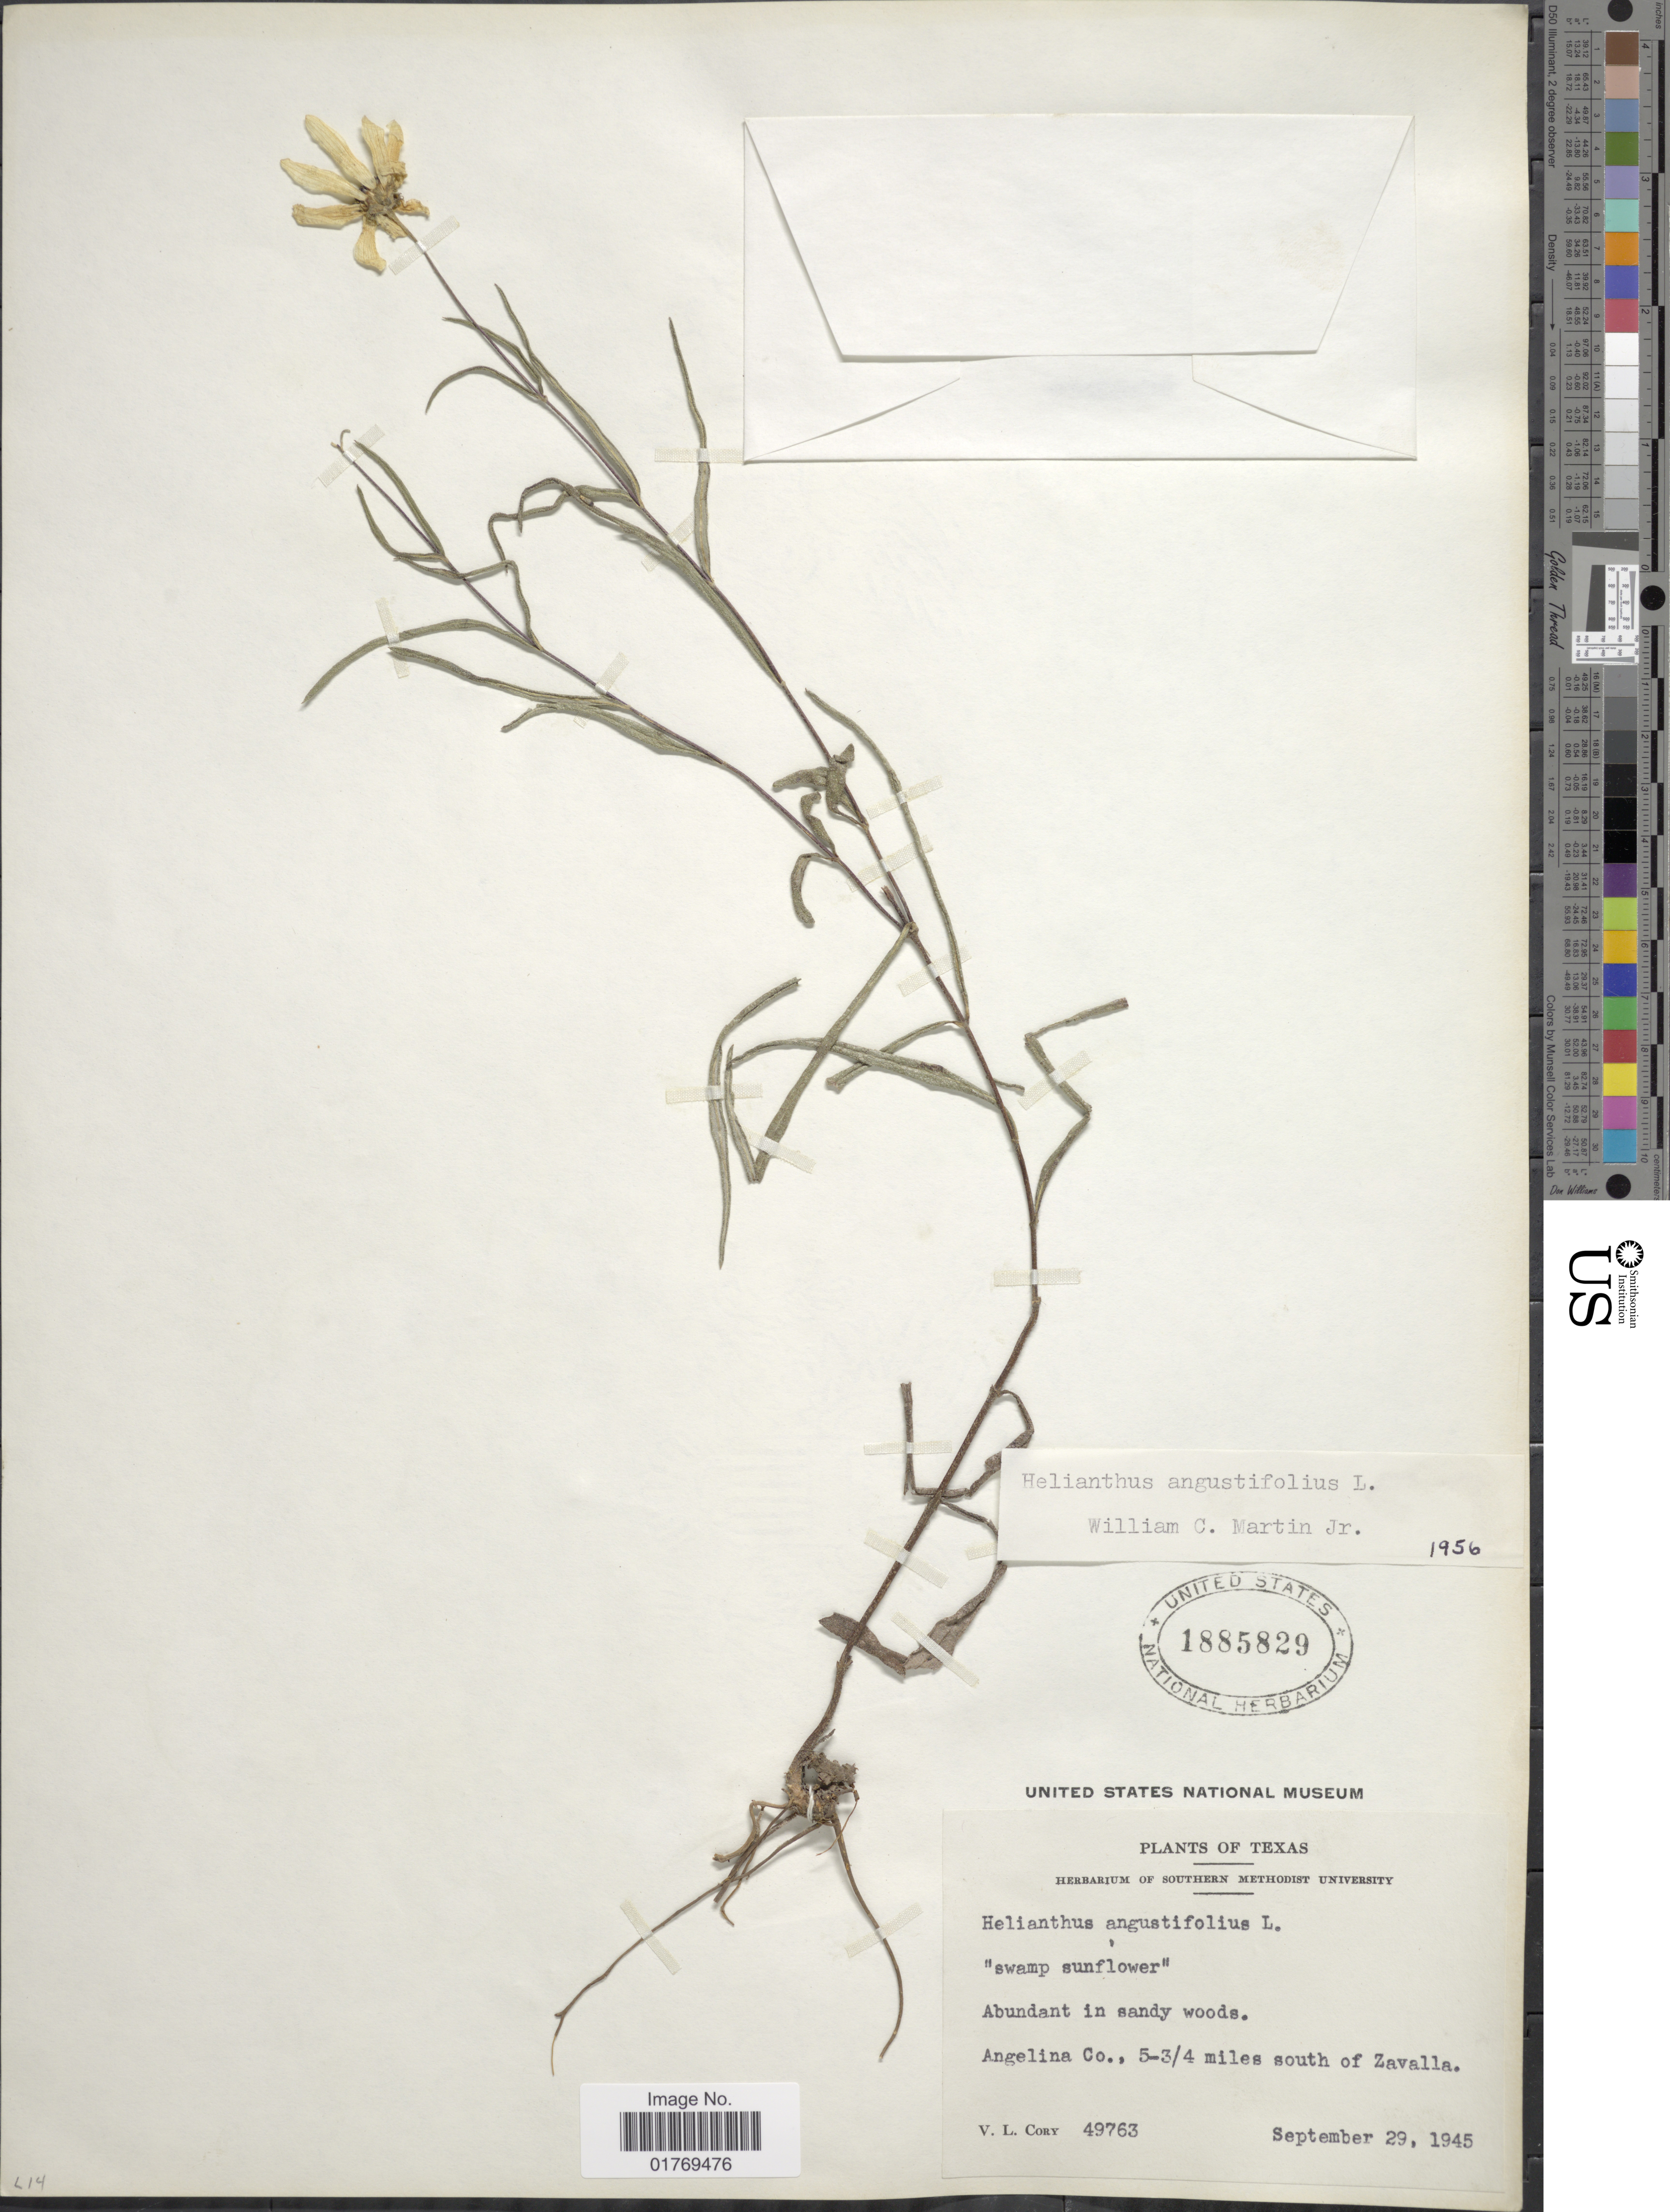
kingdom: Plantae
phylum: Tracheophyta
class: Magnoliopsida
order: Asterales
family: Asteraceae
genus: Helianthus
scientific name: Helianthus angustifolius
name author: L.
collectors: V. Cory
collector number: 49763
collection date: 1945-09-29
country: United States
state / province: Texas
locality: Angelina Co., 5-3/4 miles south of Zavalla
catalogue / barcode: US 1885829